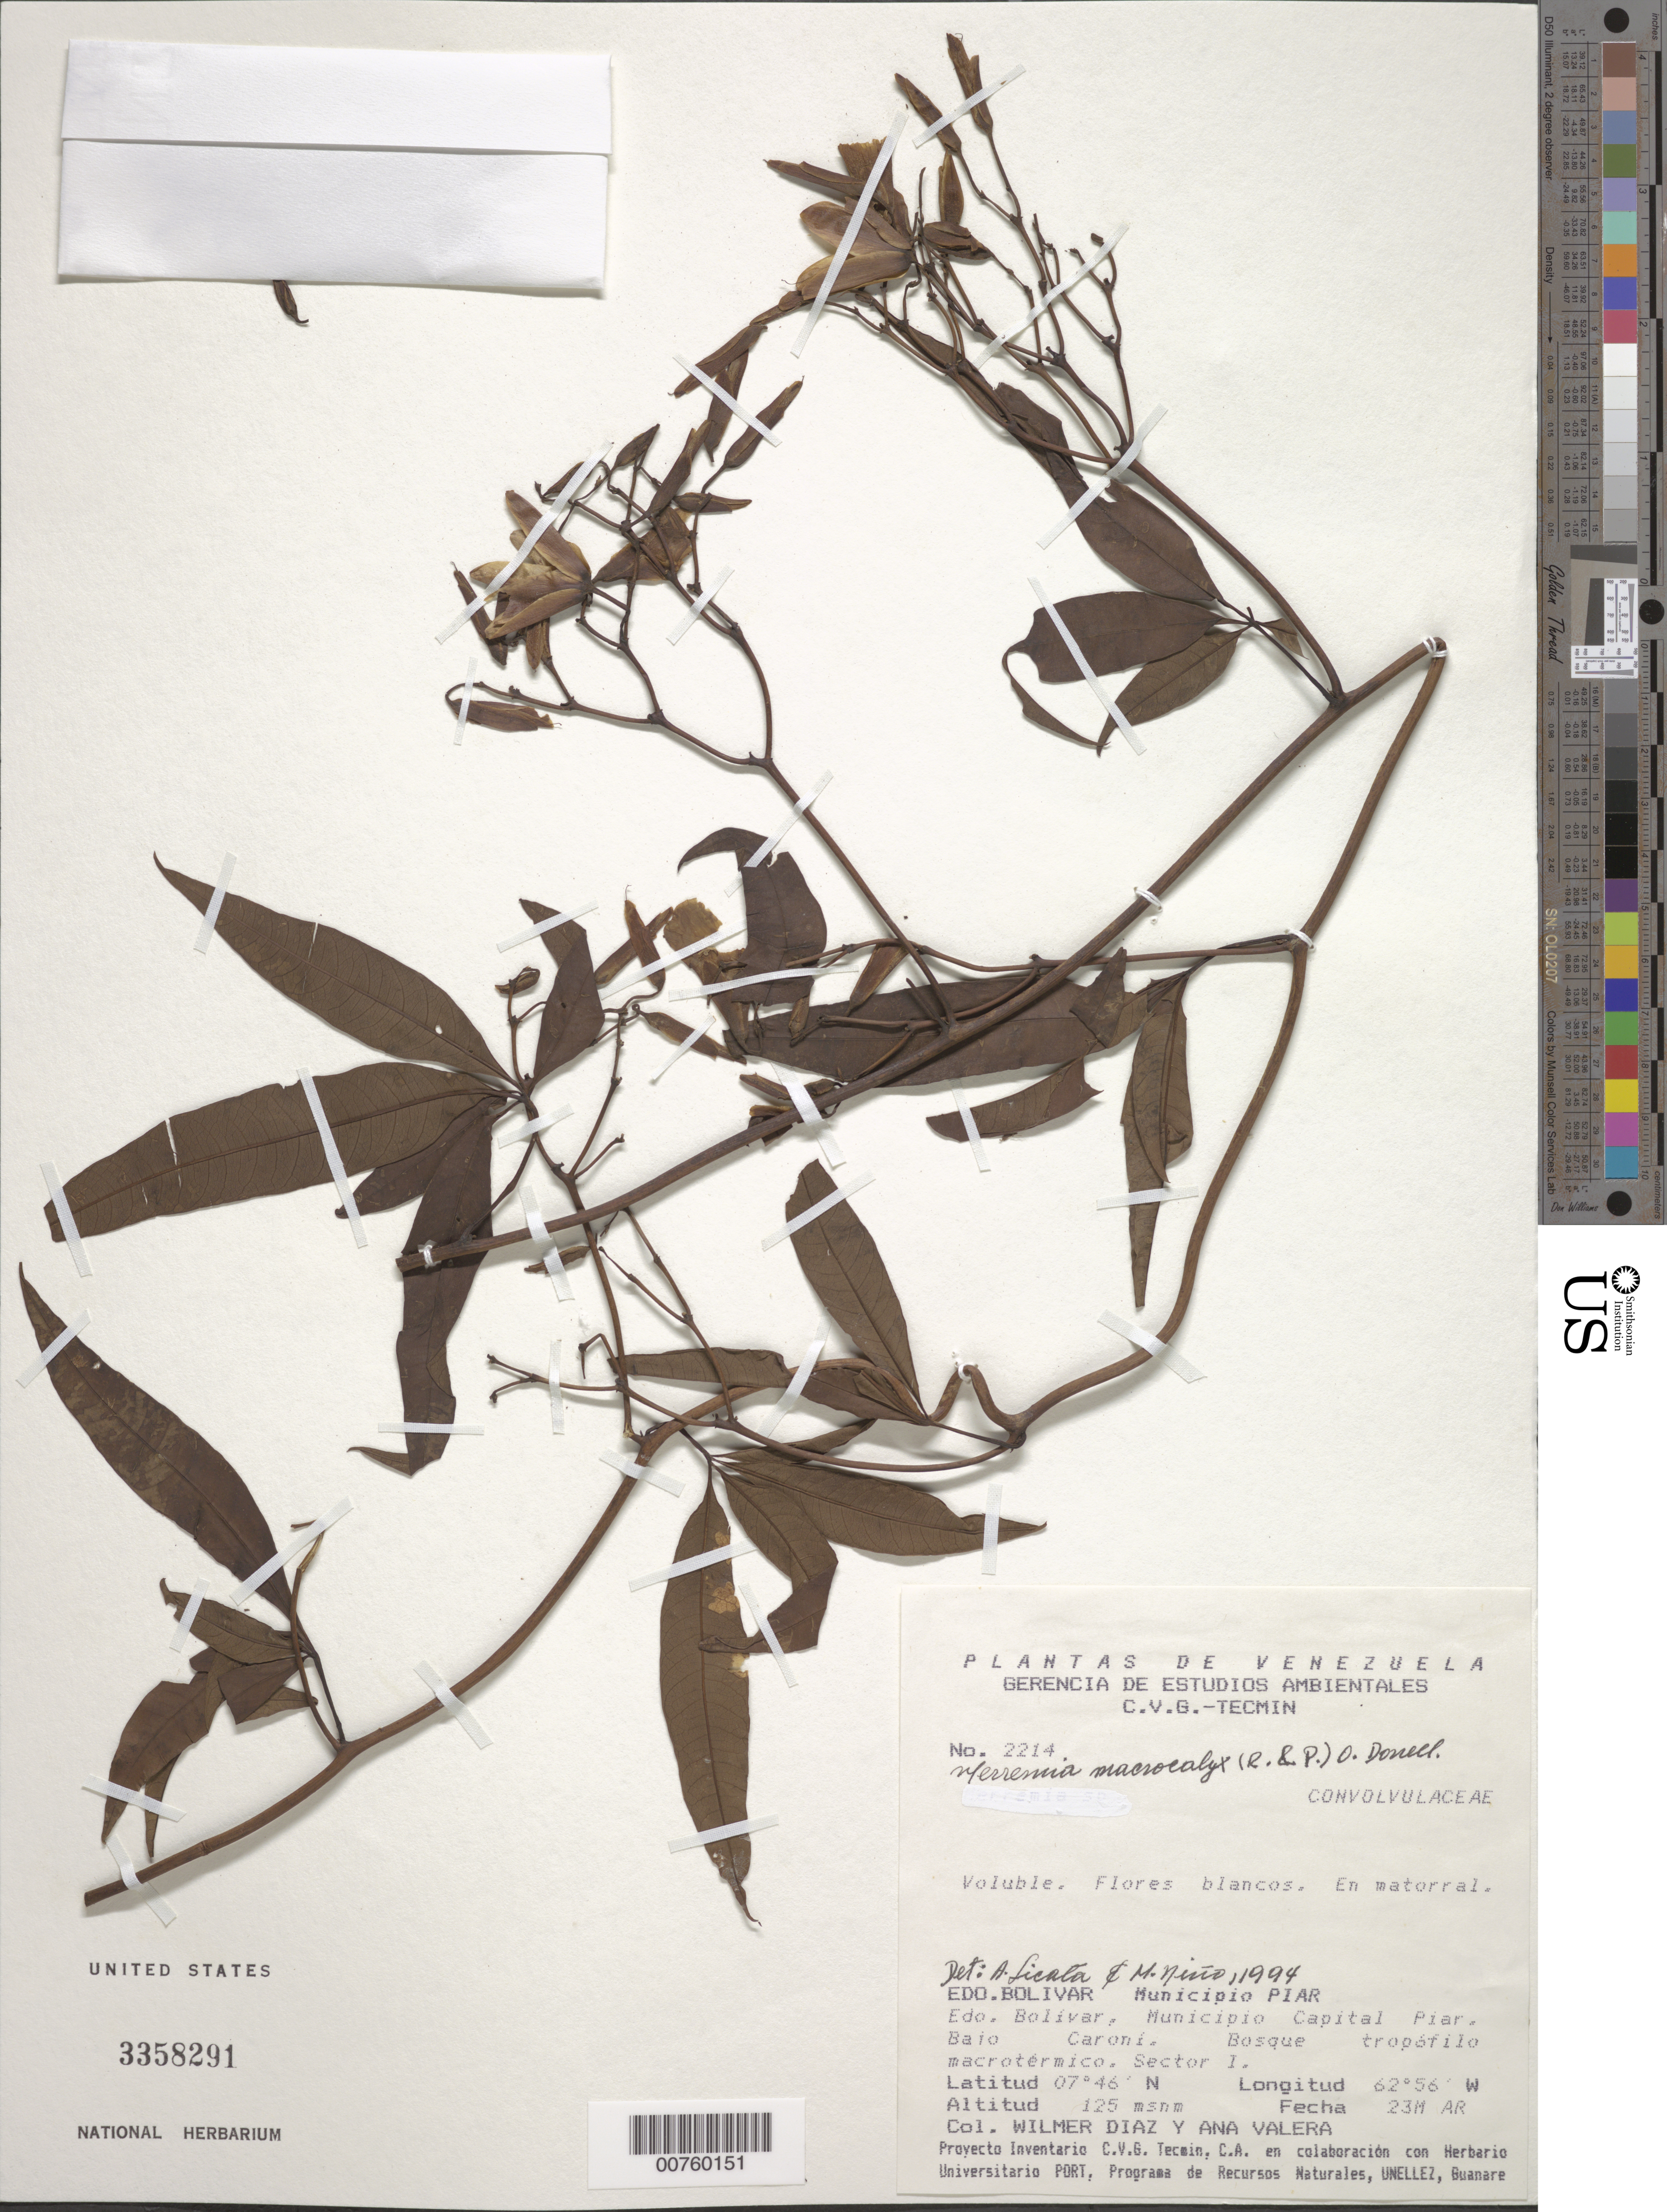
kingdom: Plantae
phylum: Tracheophyta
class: Magnoliopsida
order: Solanales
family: Convolvulaceae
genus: Distimake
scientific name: Distimake macrocalyx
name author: (Ruiz & Pav.) A. R. Simões & Staples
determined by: Strong, Mark T., (BOT), Smithsonian Institution - National Museum of Natural History (UNITED STATES)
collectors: W. Díaz P. & A. Valera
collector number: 2214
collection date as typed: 23-Mar-94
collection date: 1994-03-23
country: Venezuela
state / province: Bolívar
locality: Mun. Piar, Mun. Capital Piar, Bajo Caroní, Sector I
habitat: Scrubland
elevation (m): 125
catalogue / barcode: US 3358291